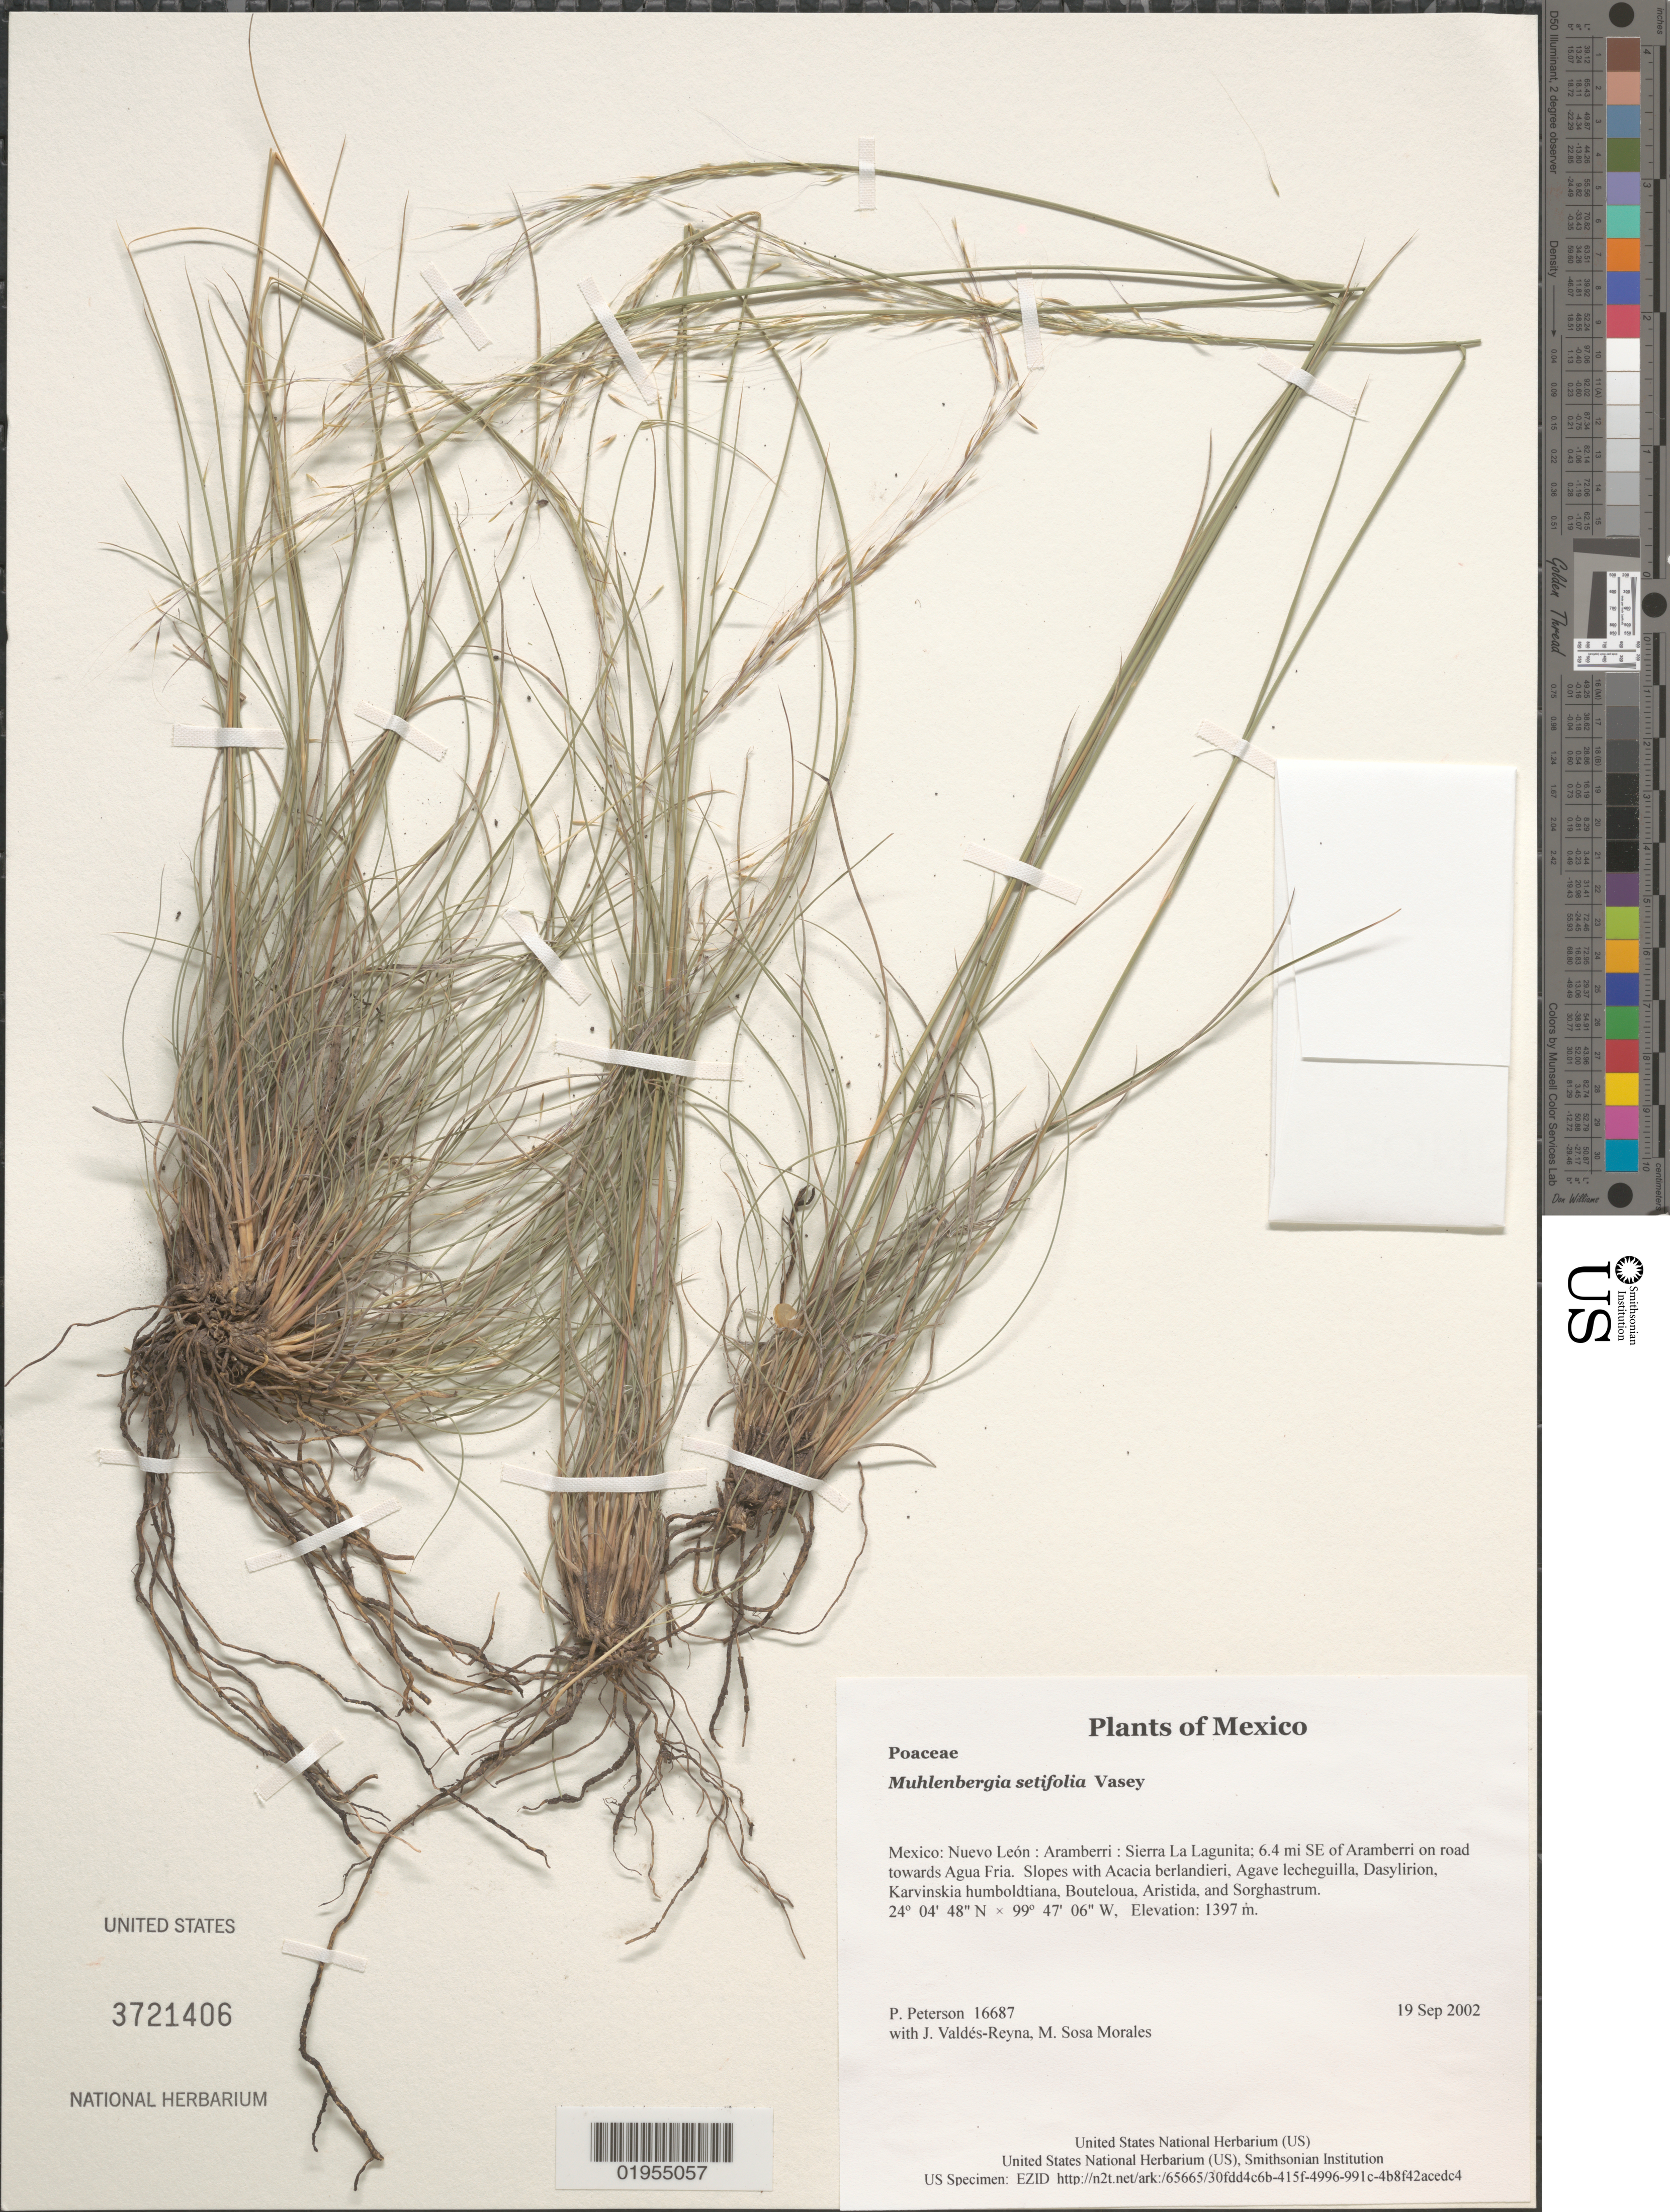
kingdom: Plantae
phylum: Tracheophyta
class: Liliopsida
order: Poales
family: Poaceae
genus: Muhlenbergia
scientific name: Muhlenbergia setifolia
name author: Vasey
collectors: P. M. Peterson, J. Valdés-Reyna & M. Sosa Morales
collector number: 16687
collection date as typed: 19 Sep 2002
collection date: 2002-09-19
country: Mexico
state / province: Nuevo León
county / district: Aramberri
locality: Sierra La Lagunita; 6.4 mi SE of Aramberri on road towards Agua Fria. Slopes with Acacia berlandieri, Agave lecheguilla, Dasylirion, Karvinskia humboldtiana, Bouteloua, Aristida, and Sorghastrum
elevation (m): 1397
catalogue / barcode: US 3721406